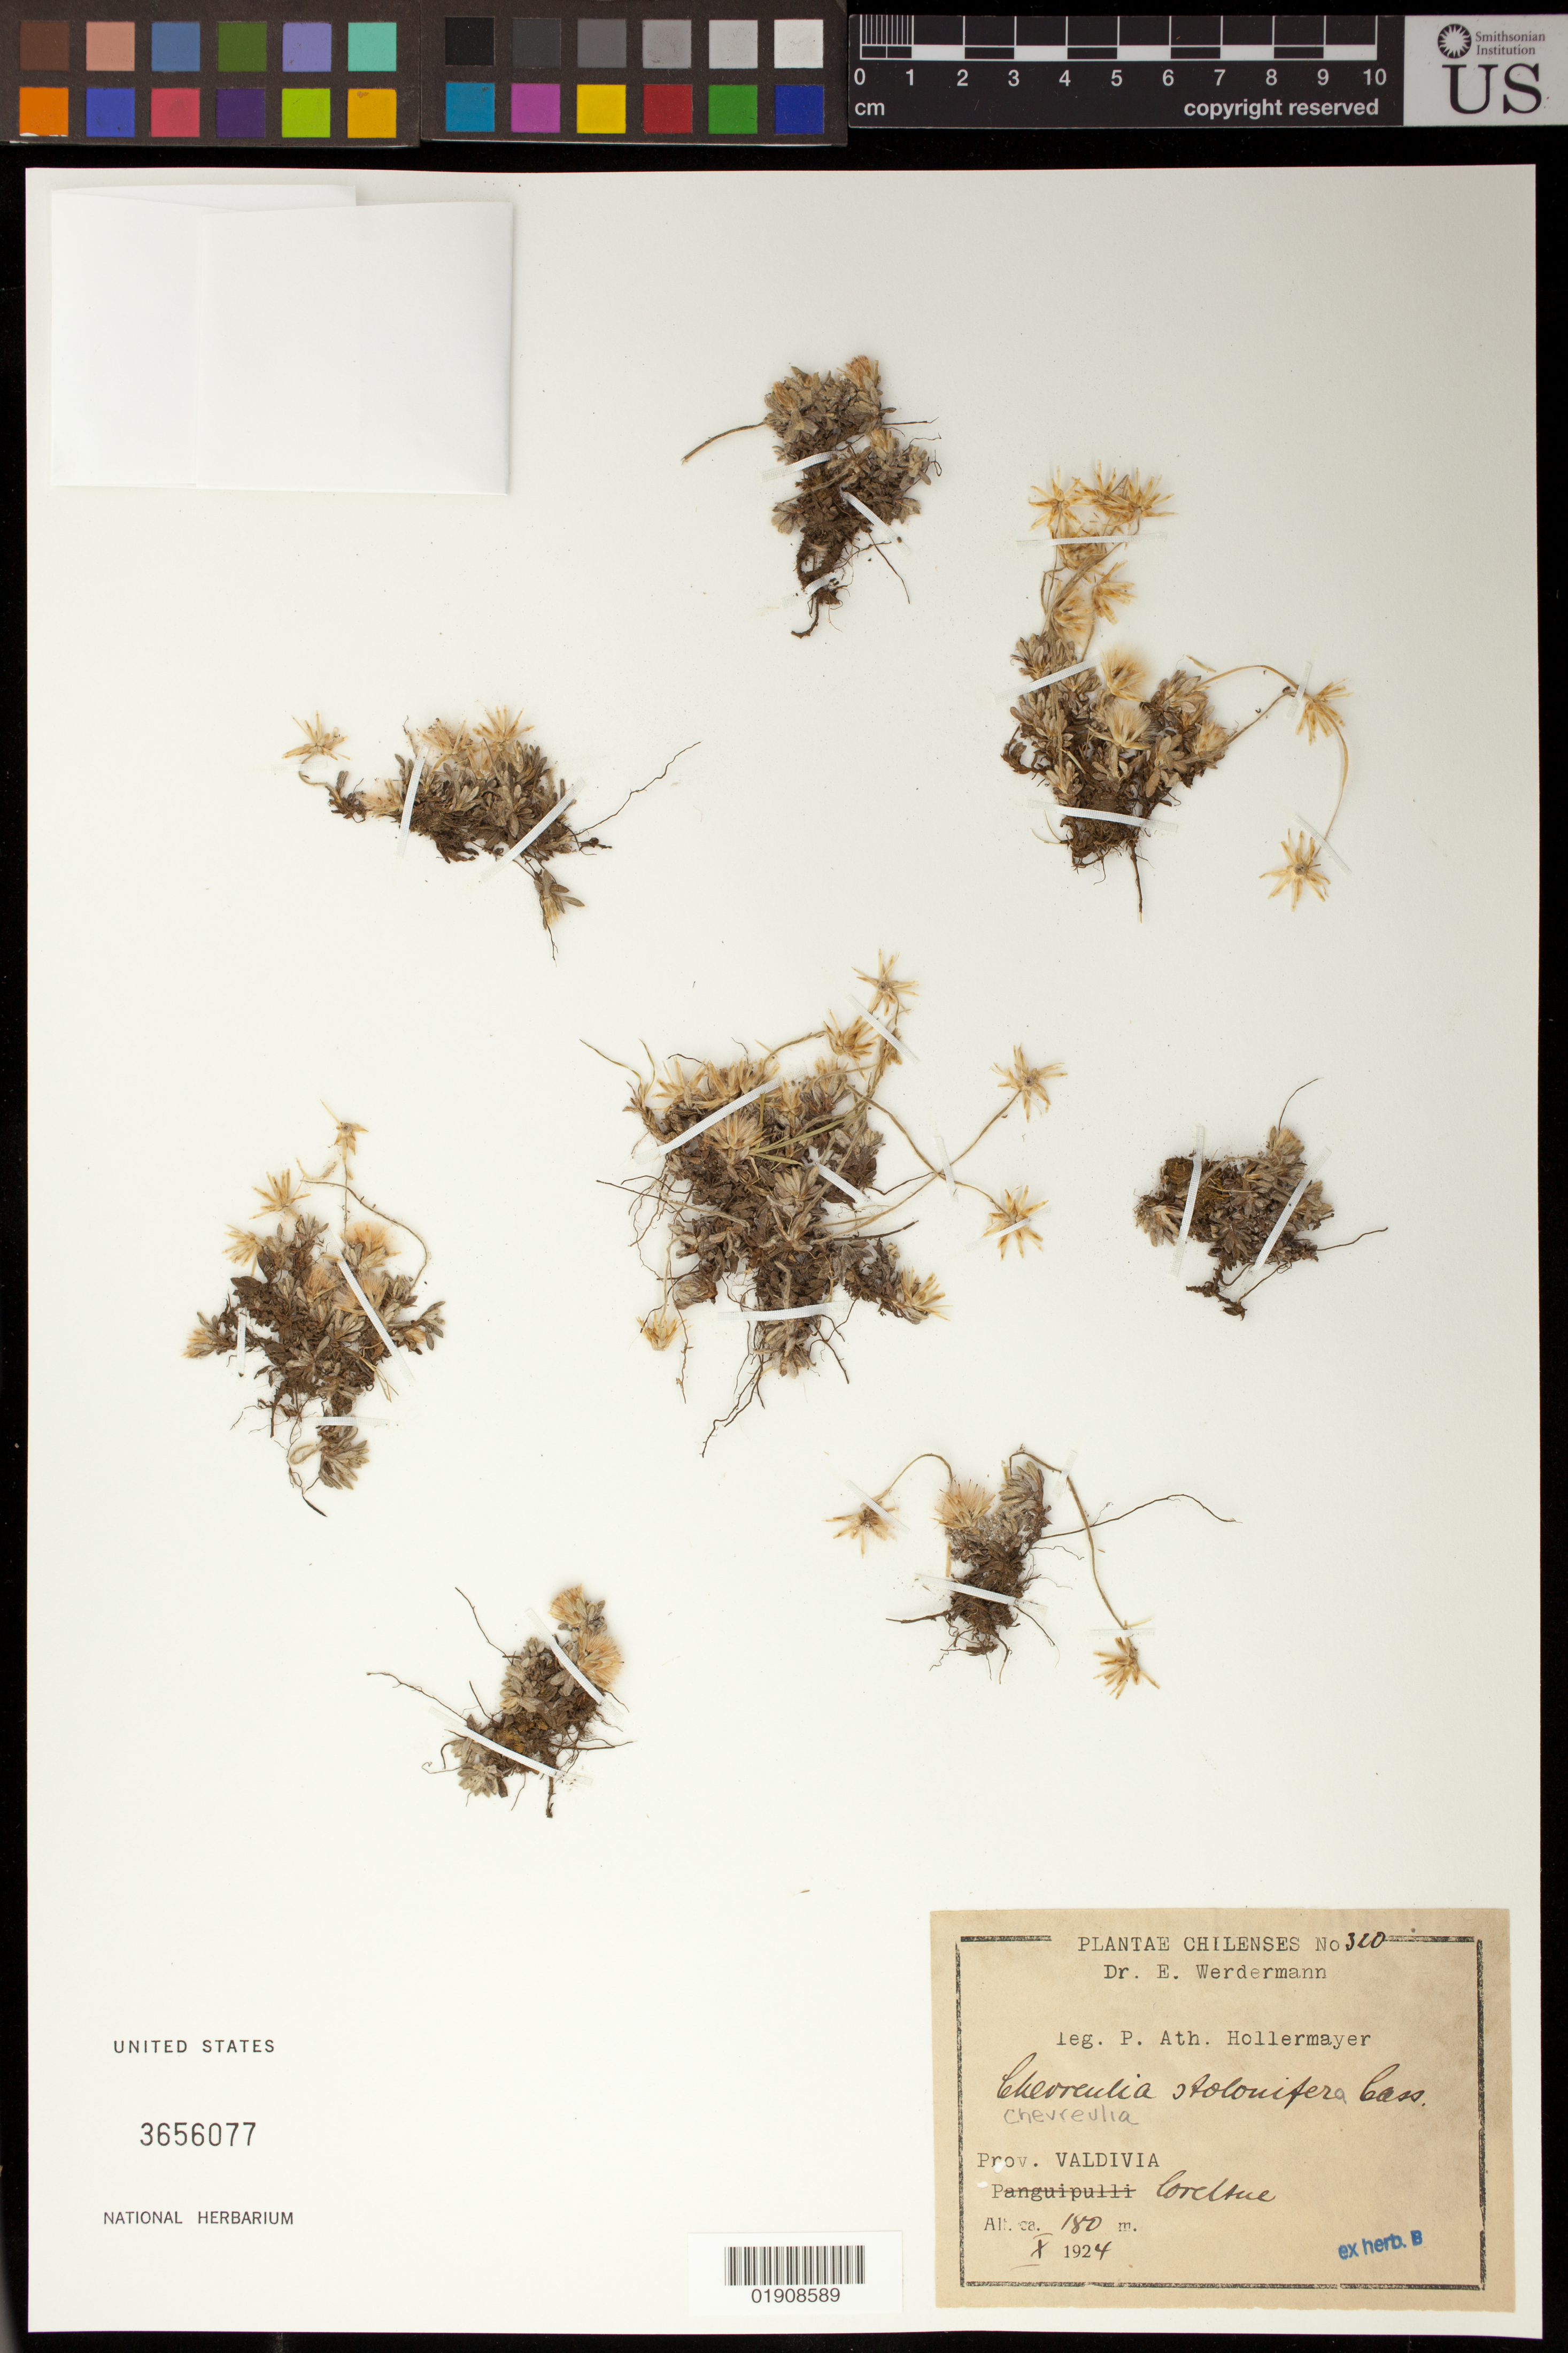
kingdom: Plantae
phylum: Tracheophyta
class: Magnoliopsida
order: Asterales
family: Asteraceae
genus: Chevreulia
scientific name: Chevreulia stolonifera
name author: Cass.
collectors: E. Werdermann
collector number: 320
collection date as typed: October 1924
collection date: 1924-10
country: Chile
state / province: Los Ríos (XIV)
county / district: Valdivia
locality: Coreltue?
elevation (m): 180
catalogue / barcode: US 3656077